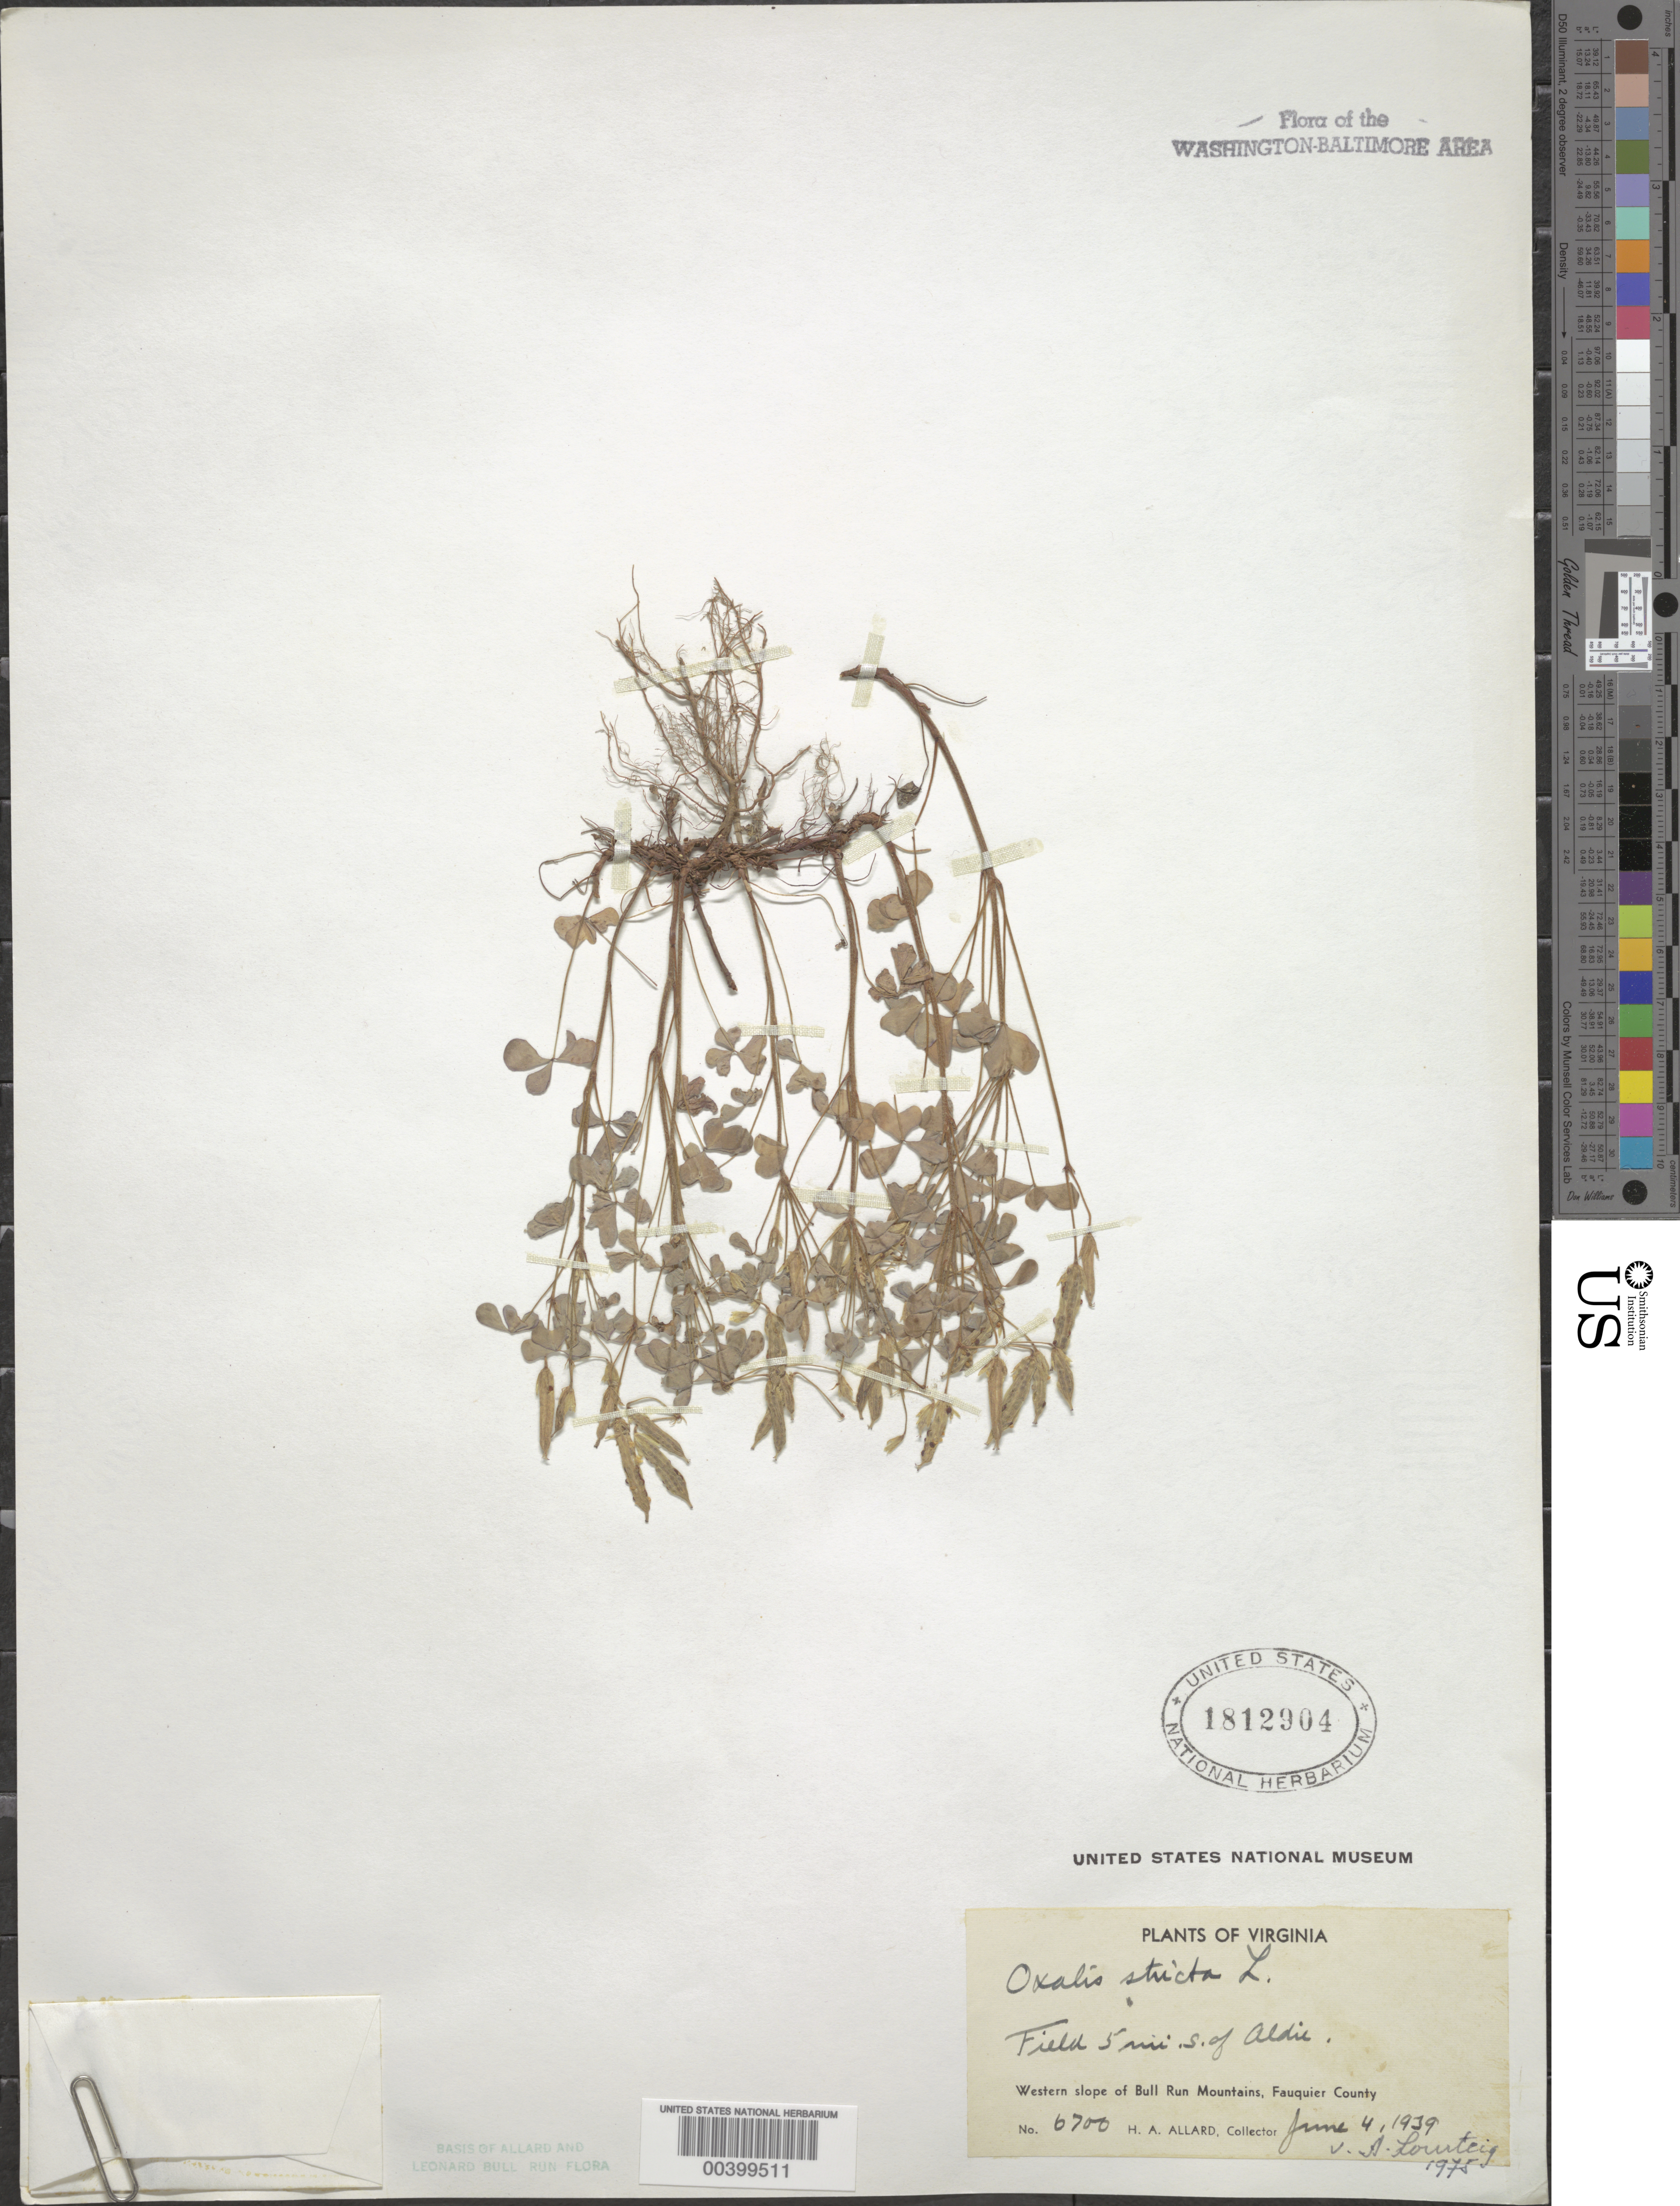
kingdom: Plantae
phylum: Tracheophyta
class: Magnoliopsida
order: Oxalidales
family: Oxalidaceae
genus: Oxalis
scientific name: Oxalis stricta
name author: L.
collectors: H. A. Allard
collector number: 6700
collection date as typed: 04 Jun 1939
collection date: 1939-06-04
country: United States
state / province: Virginia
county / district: Fauquier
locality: South of Aldie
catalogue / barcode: US 1812904